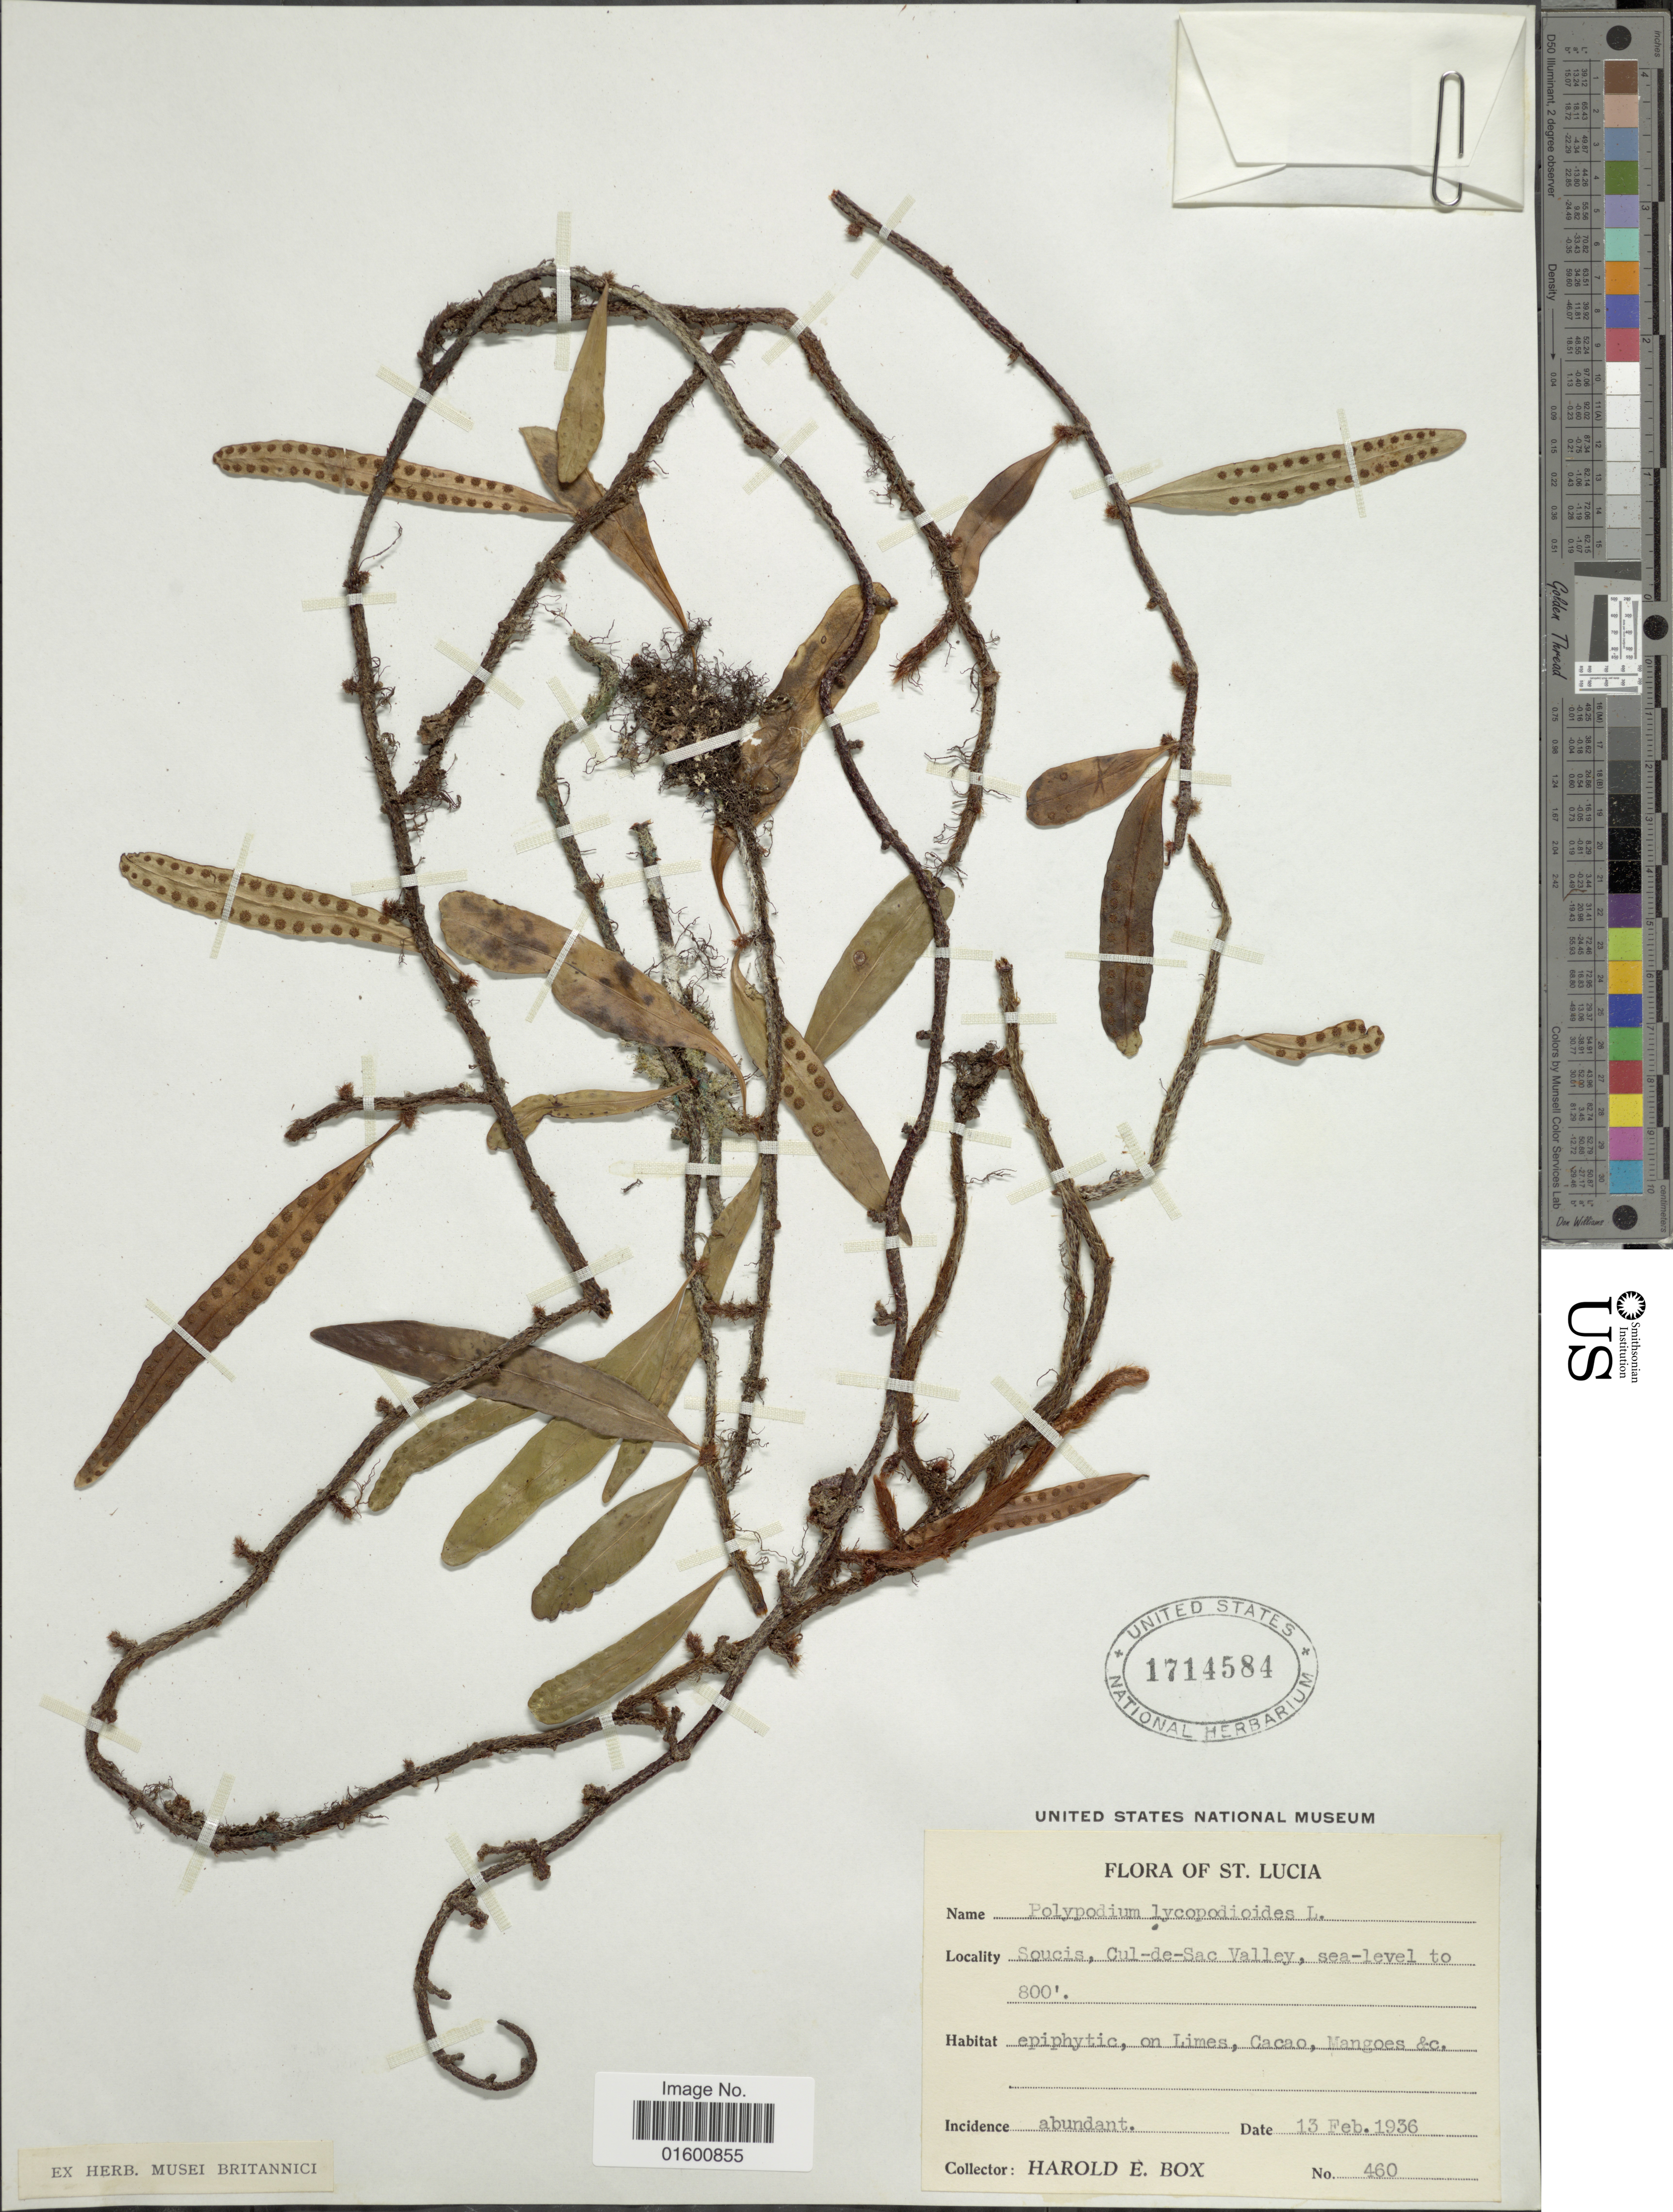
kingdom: Plantae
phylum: Tracheophyta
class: Polypodiopsida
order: Polypodiales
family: Polypodiaceae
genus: Microgramma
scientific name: Microgramma lycopodioides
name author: (L.) Copel.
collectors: H. E. Box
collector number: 460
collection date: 1936-02-13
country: St. Lucia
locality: Soucis, Cul-de-Sac Valley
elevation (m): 244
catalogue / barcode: US 1714584